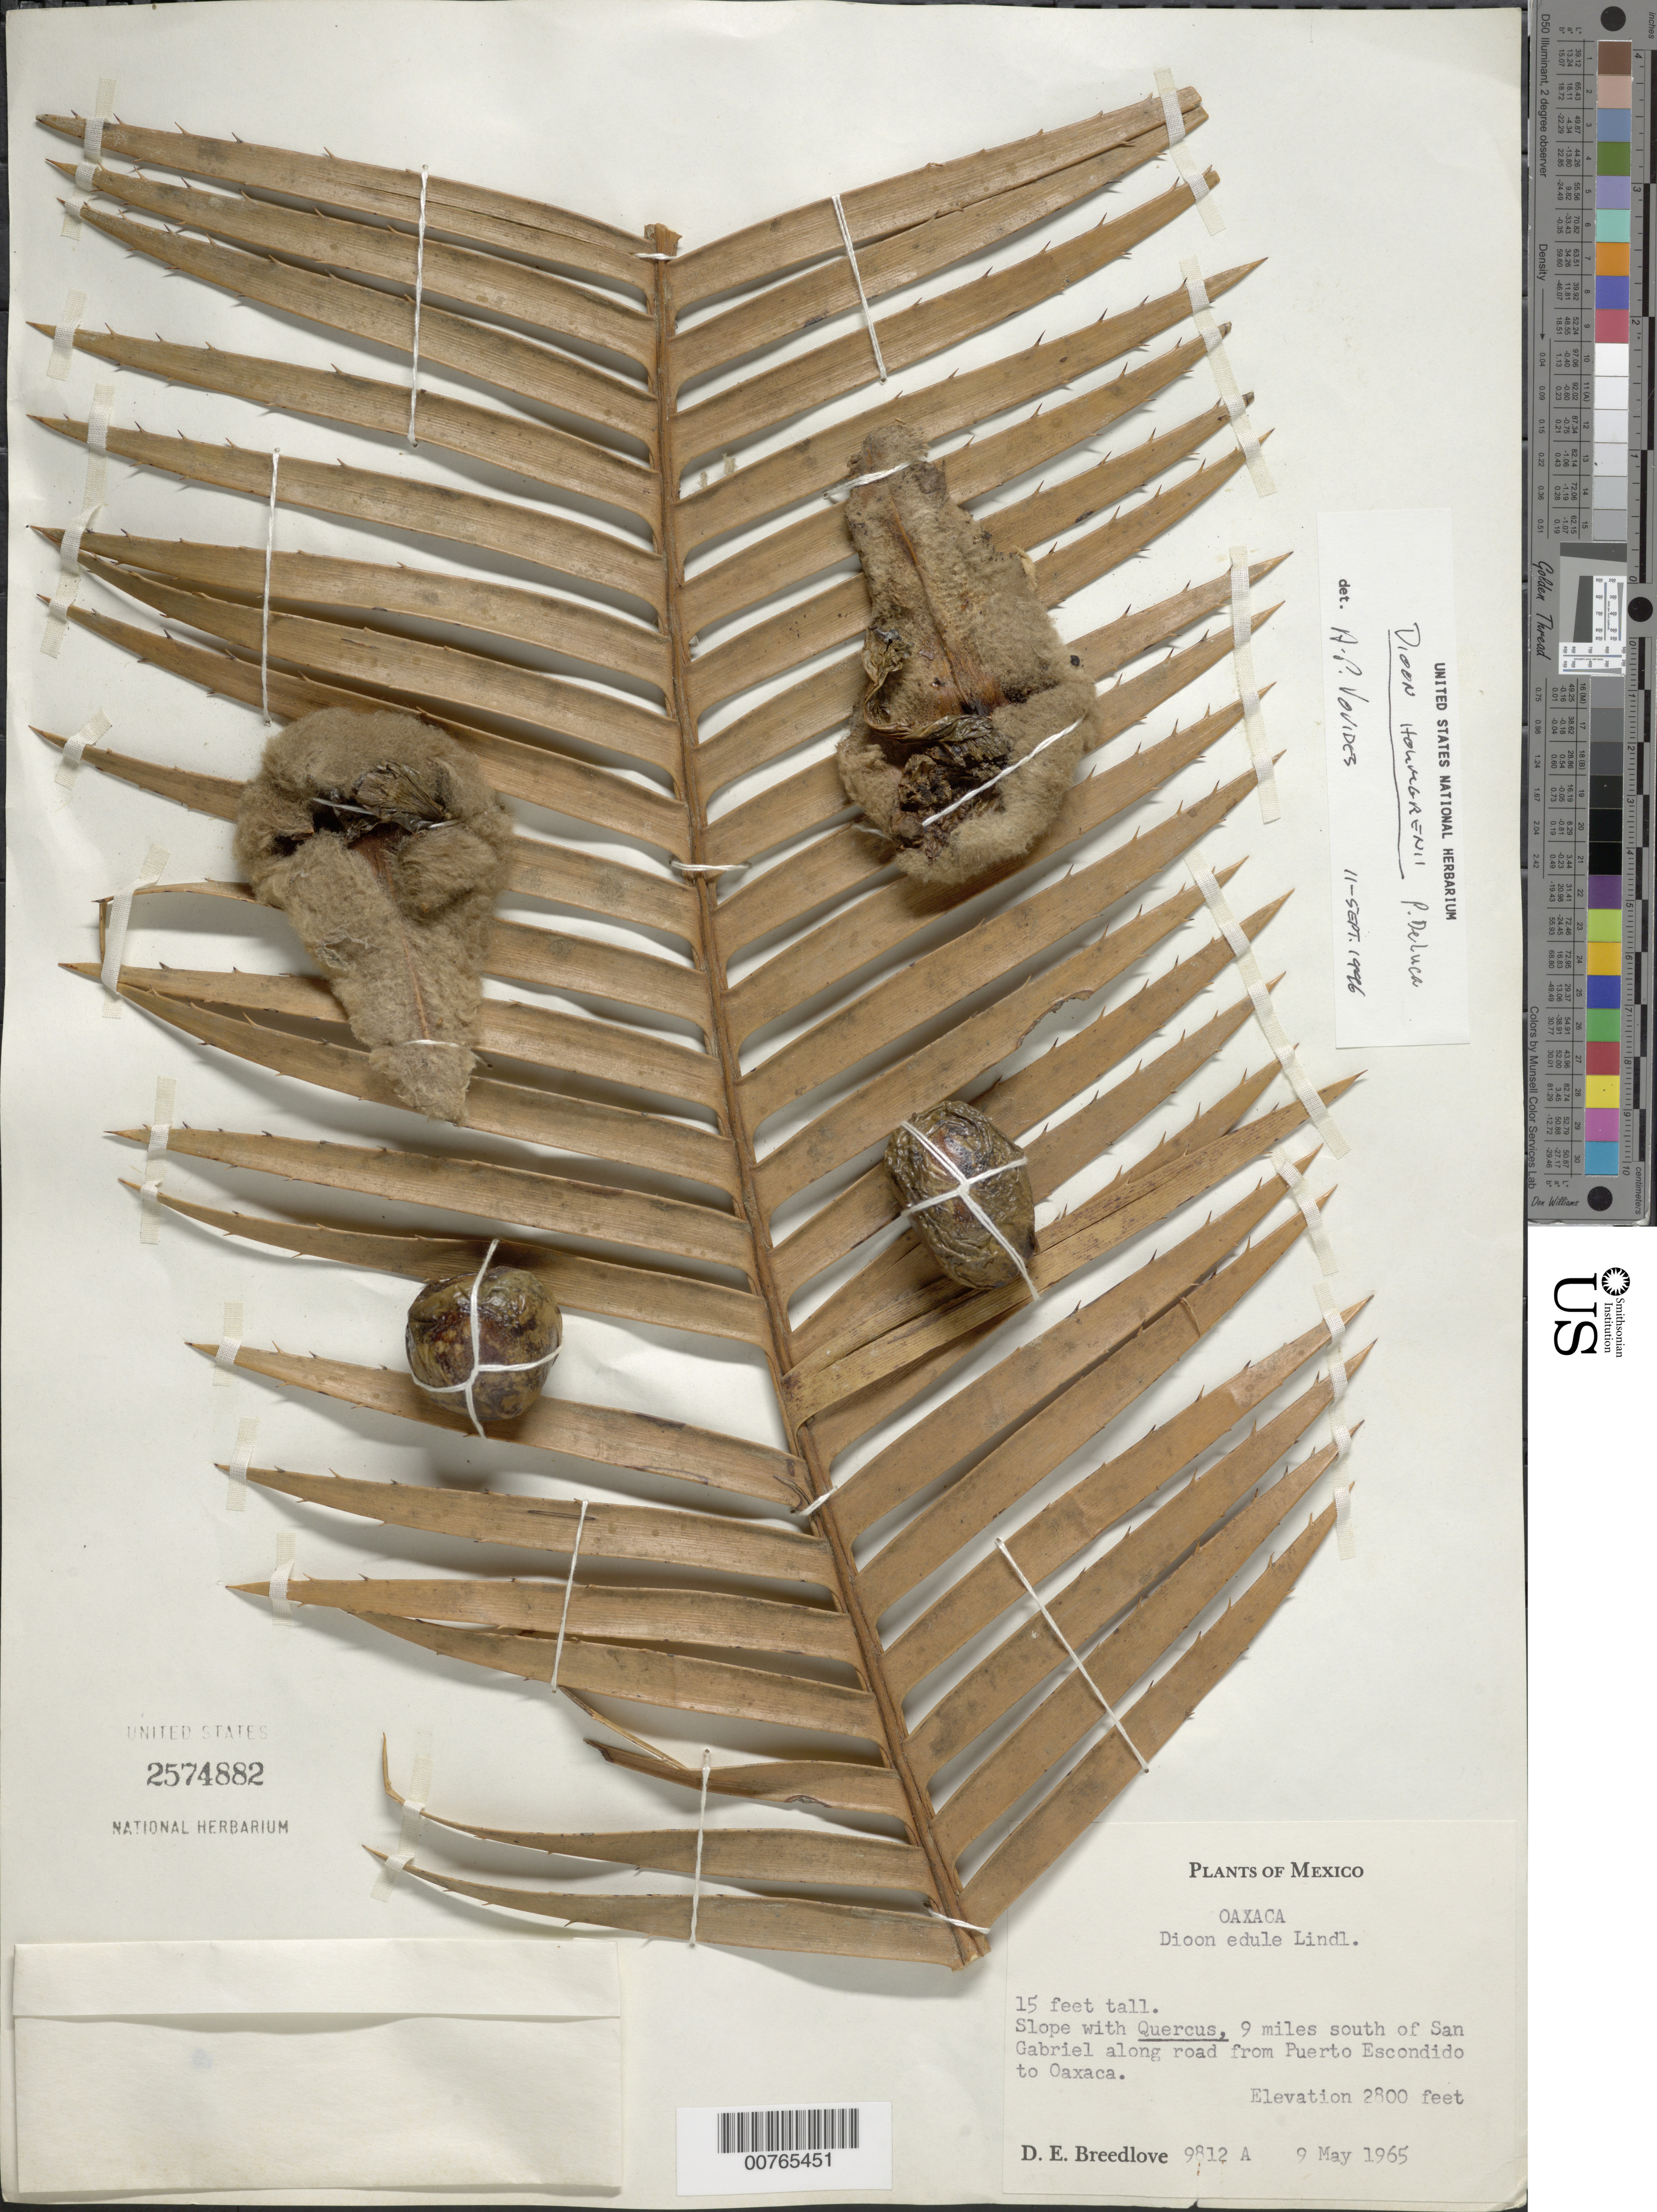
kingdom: Plantae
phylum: Tracheophyta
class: Cycadopsida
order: Cycadales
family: Zamiaceae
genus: Dioon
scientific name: Dioon holmgrenii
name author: De Luca et al.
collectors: D. E. Breedlove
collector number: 9812A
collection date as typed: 09 May 1965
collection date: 1965-05-09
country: Mexico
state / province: Oaxaca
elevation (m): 853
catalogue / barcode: US 2574882